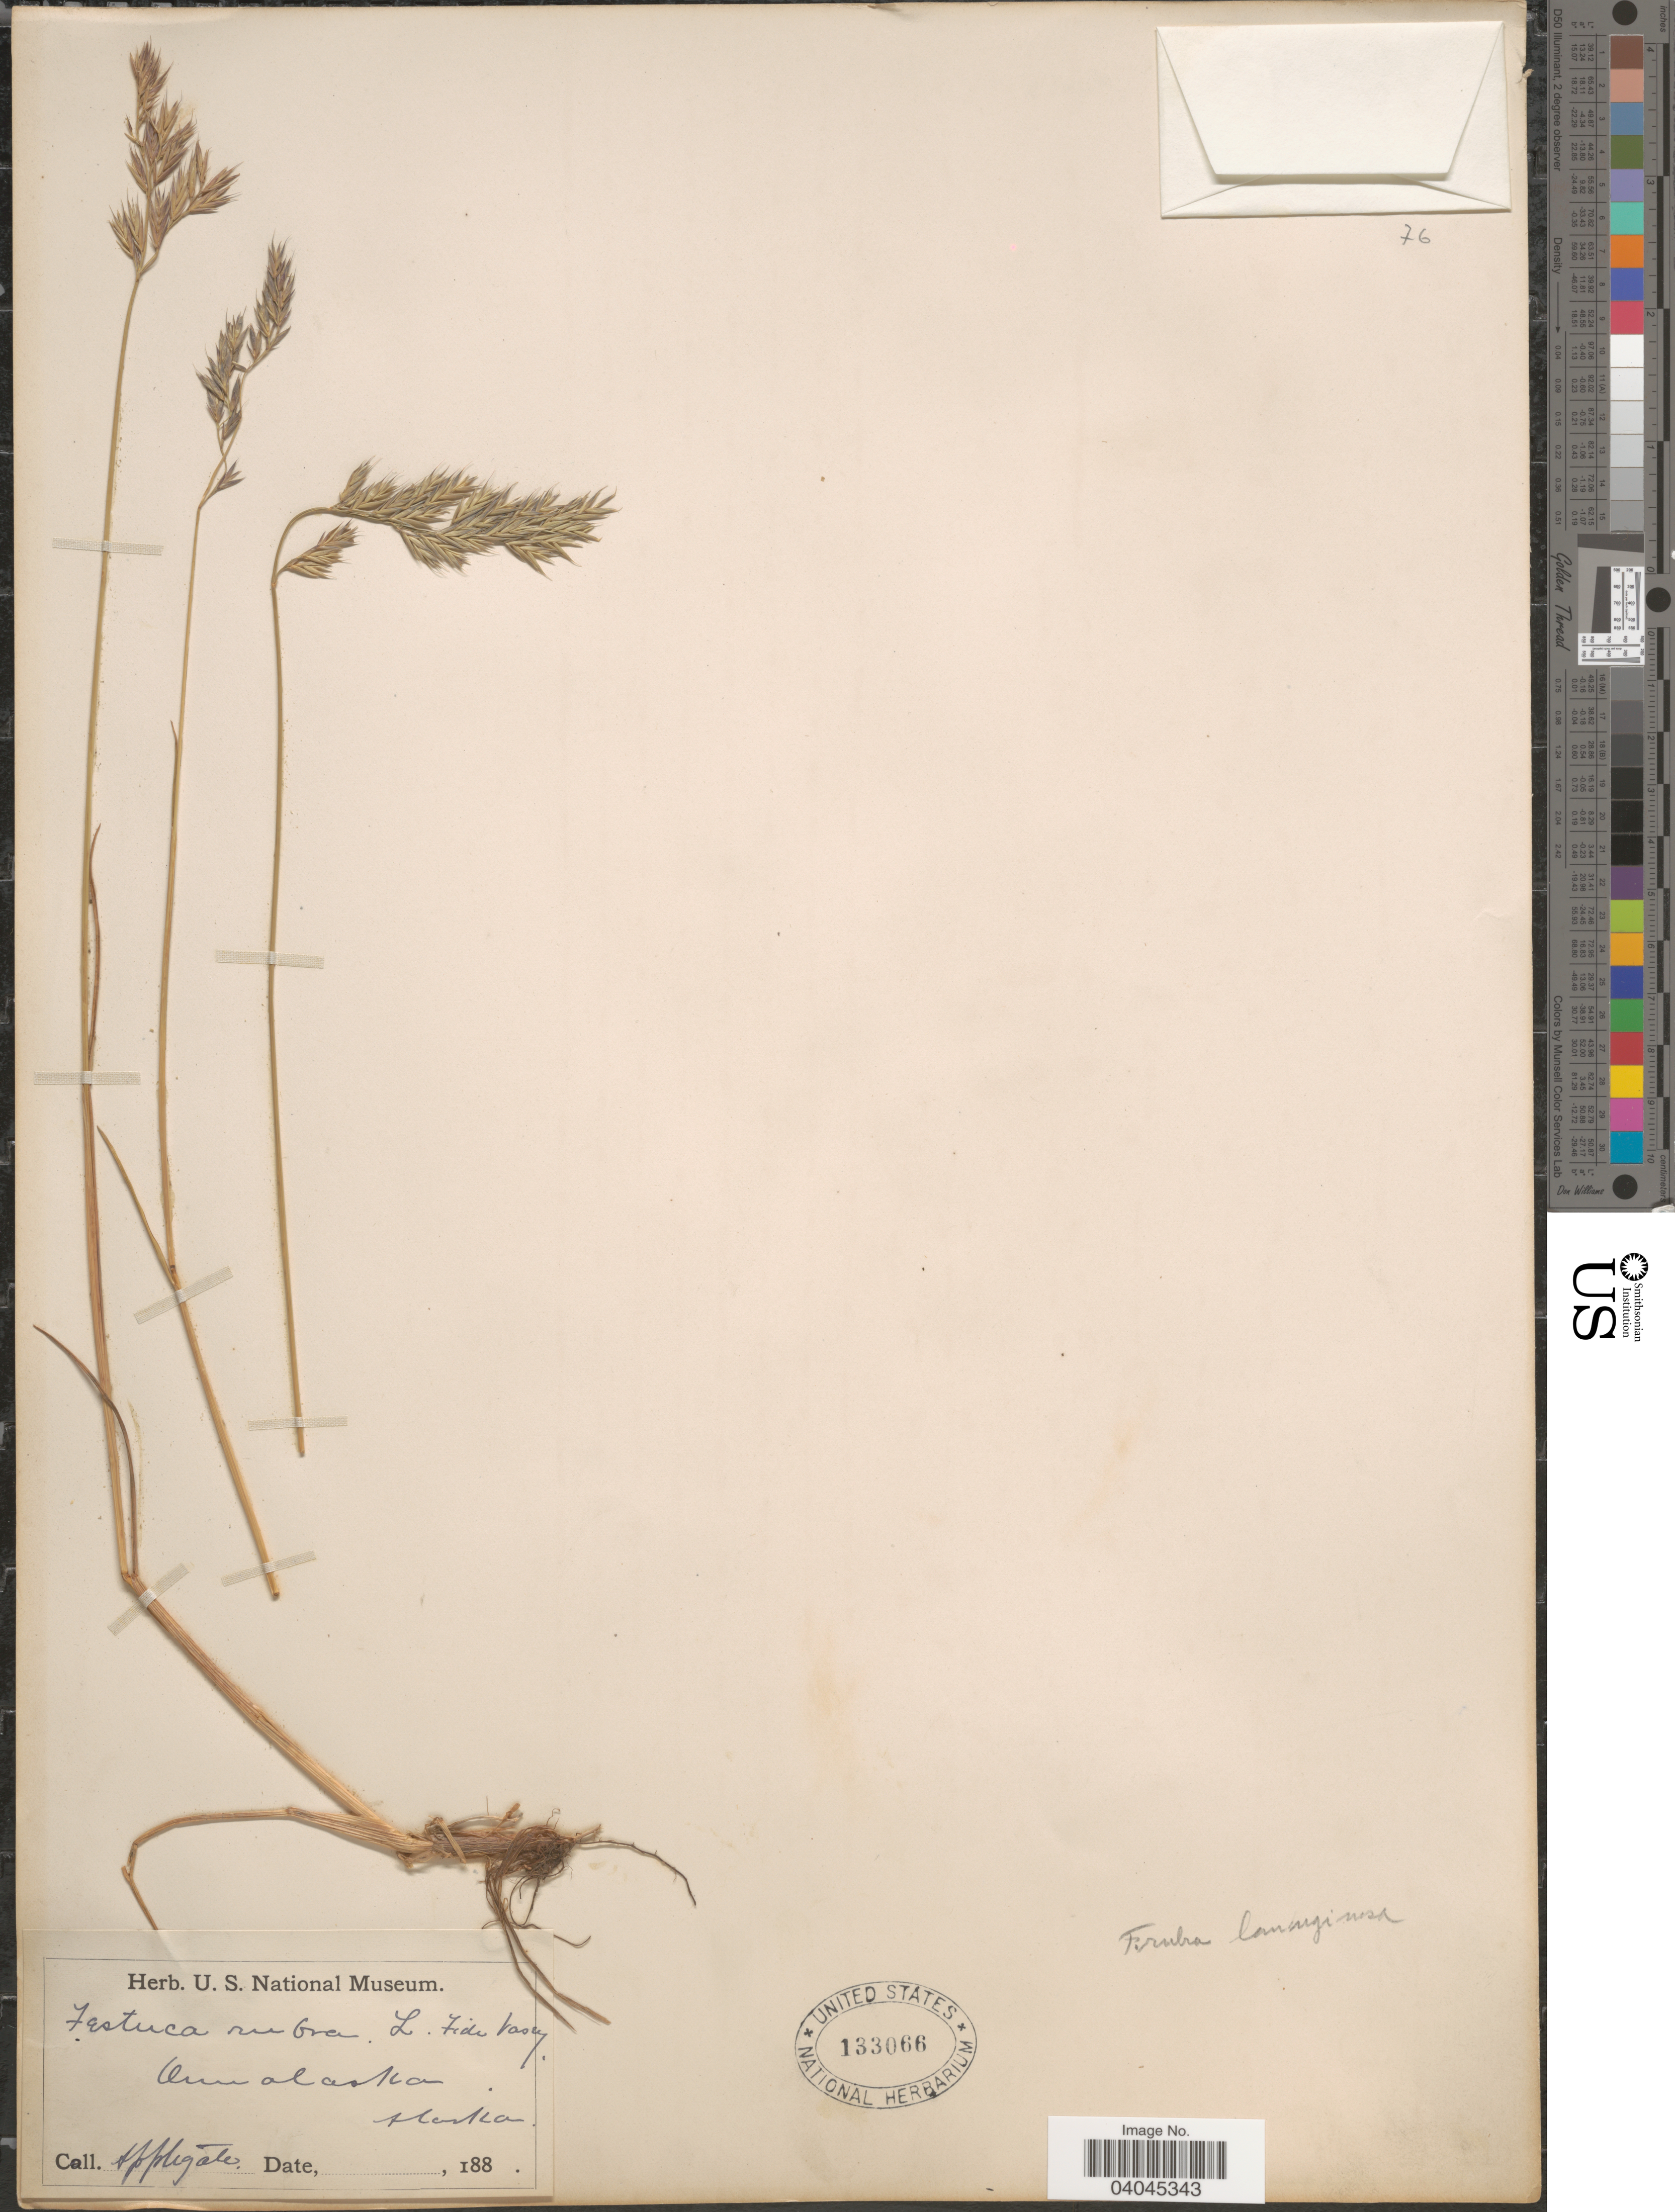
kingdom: Plantae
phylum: Tracheophyta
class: Liliopsida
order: Poales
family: Poaceae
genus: Festuca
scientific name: Festuca rubra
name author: L.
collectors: -- Applegate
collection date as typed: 188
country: United States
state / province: Alaska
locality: Unalaska.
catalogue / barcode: US 133066